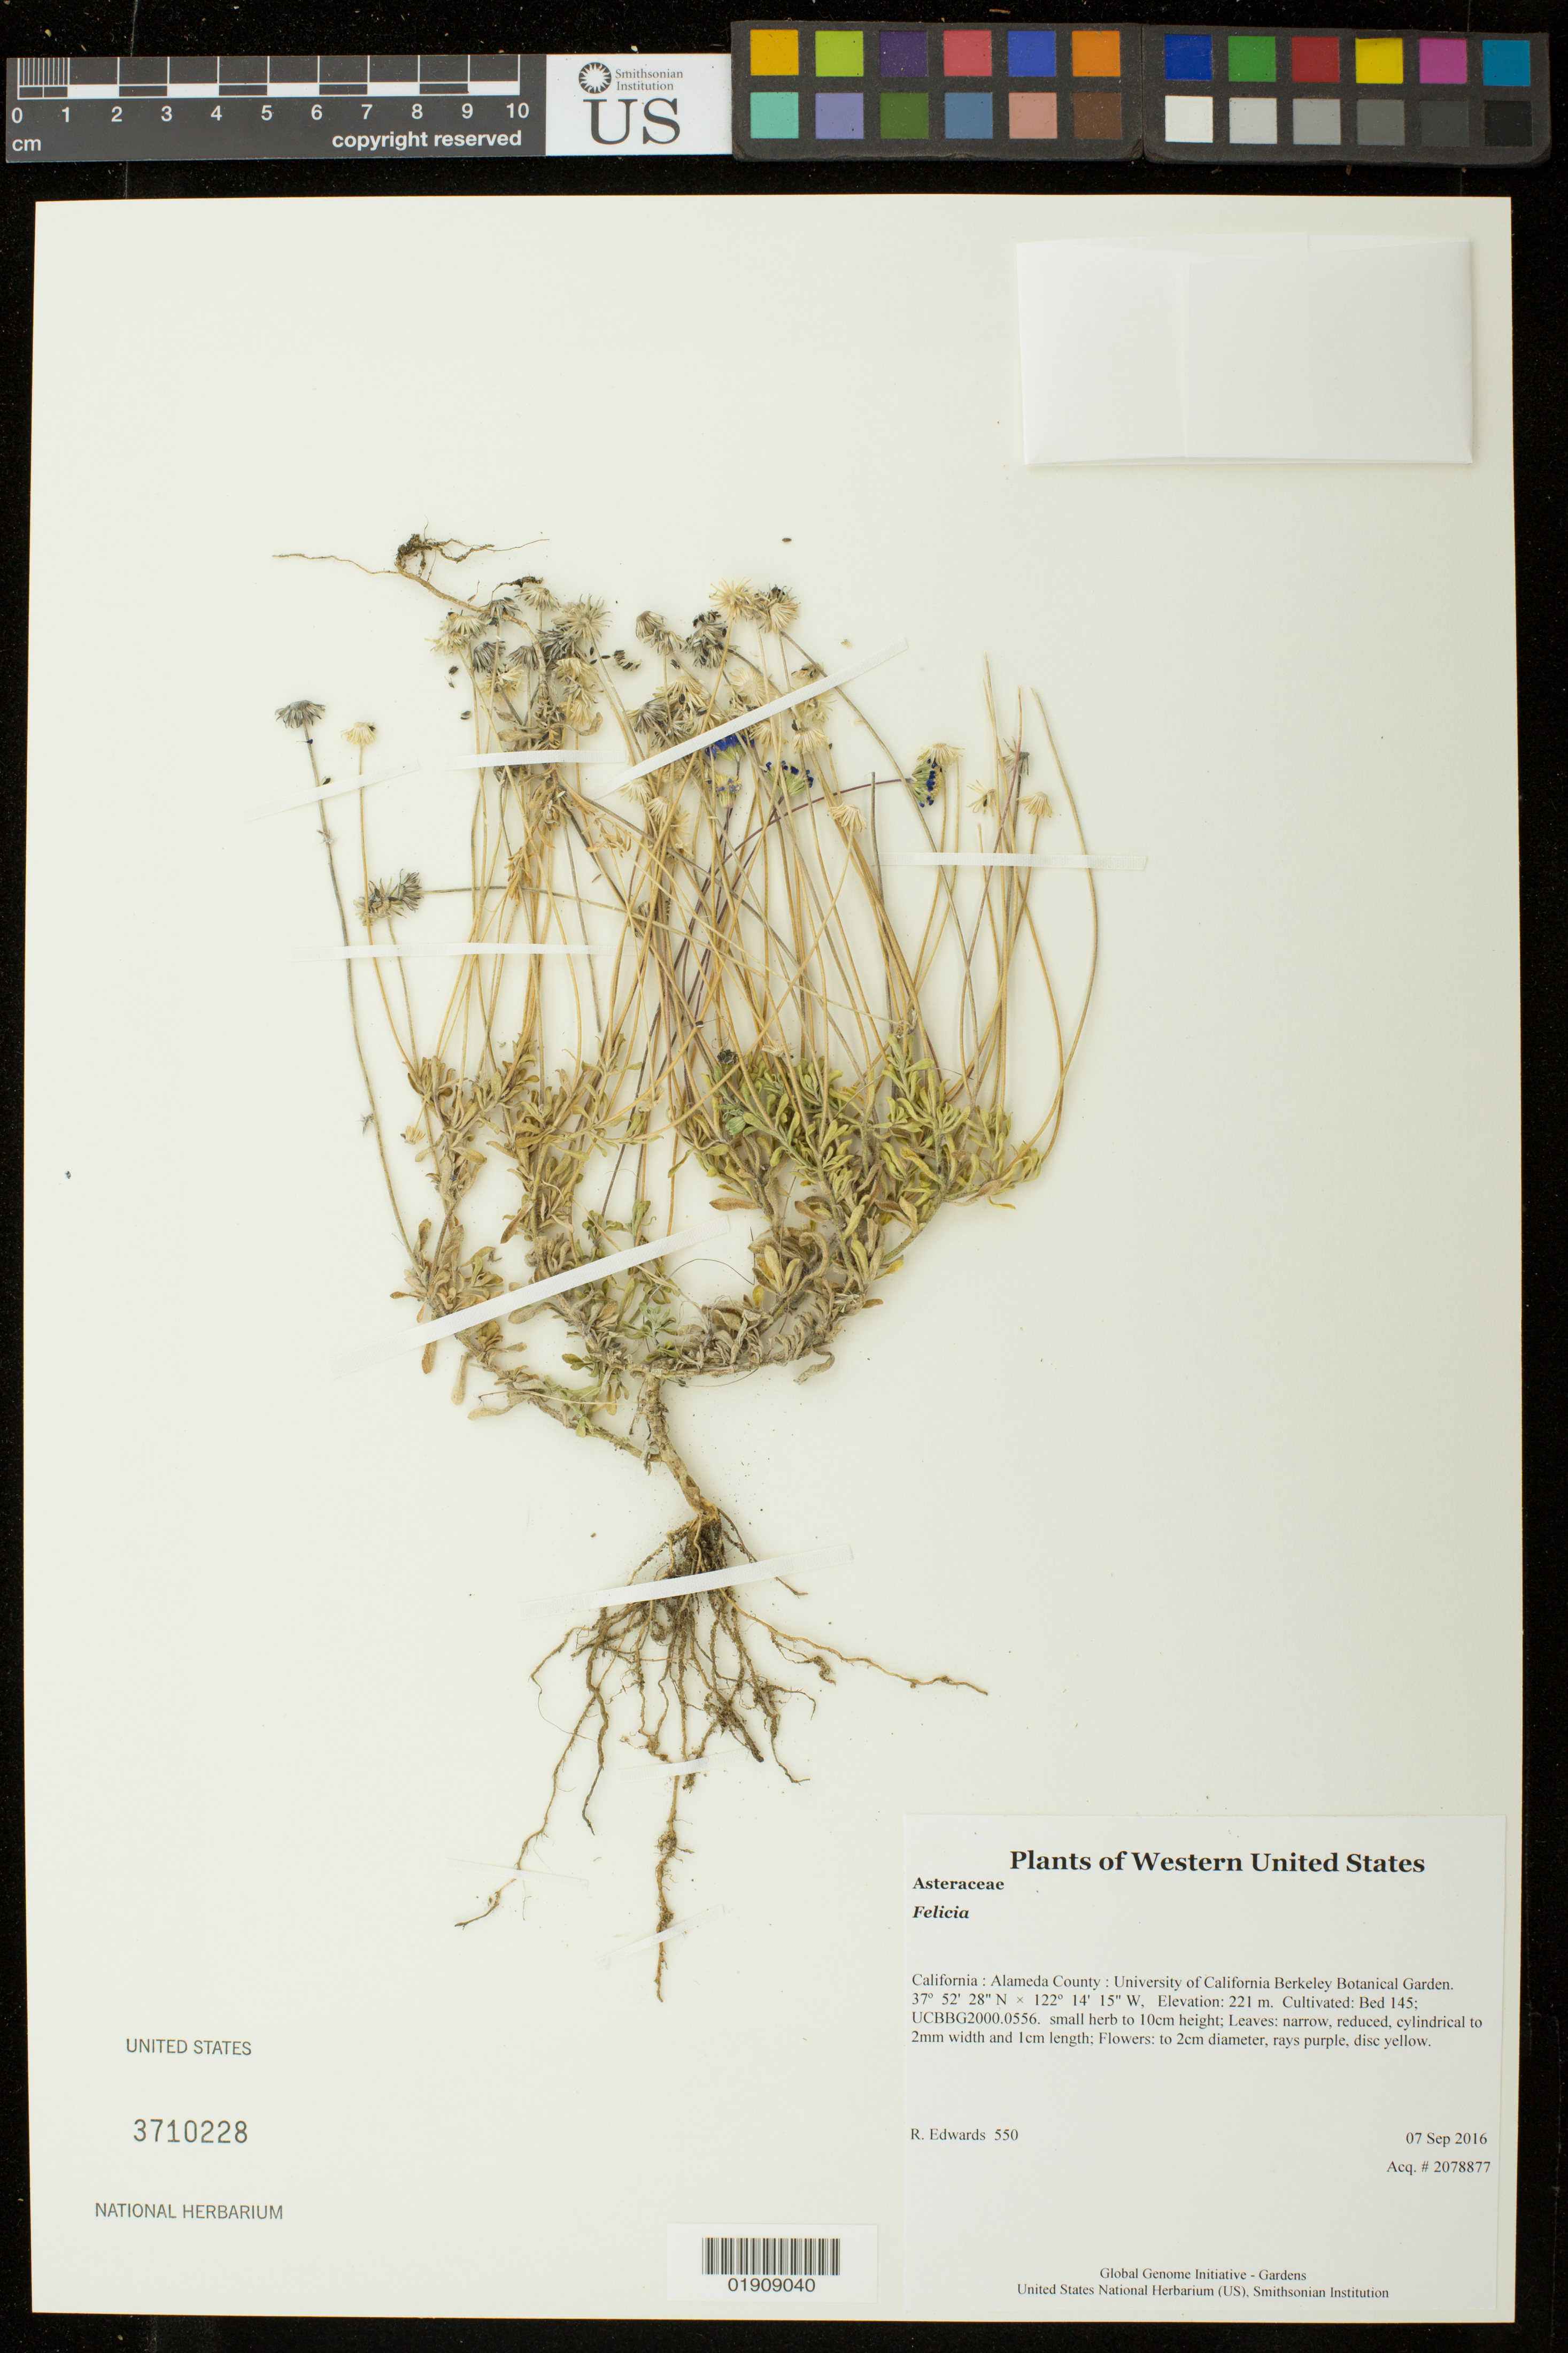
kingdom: Plantae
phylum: Tracheophyta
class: Magnoliopsida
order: Asterales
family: Asteraceae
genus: Felicia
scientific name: Felicia sp.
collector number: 550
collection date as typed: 7 September 2016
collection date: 2016-09-07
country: United States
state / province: California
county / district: Alameda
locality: University of California Berkeley Botanical Garden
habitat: Cultivated: Bed 145; UCBBG2000.0556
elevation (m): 221.2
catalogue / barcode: US 3710228